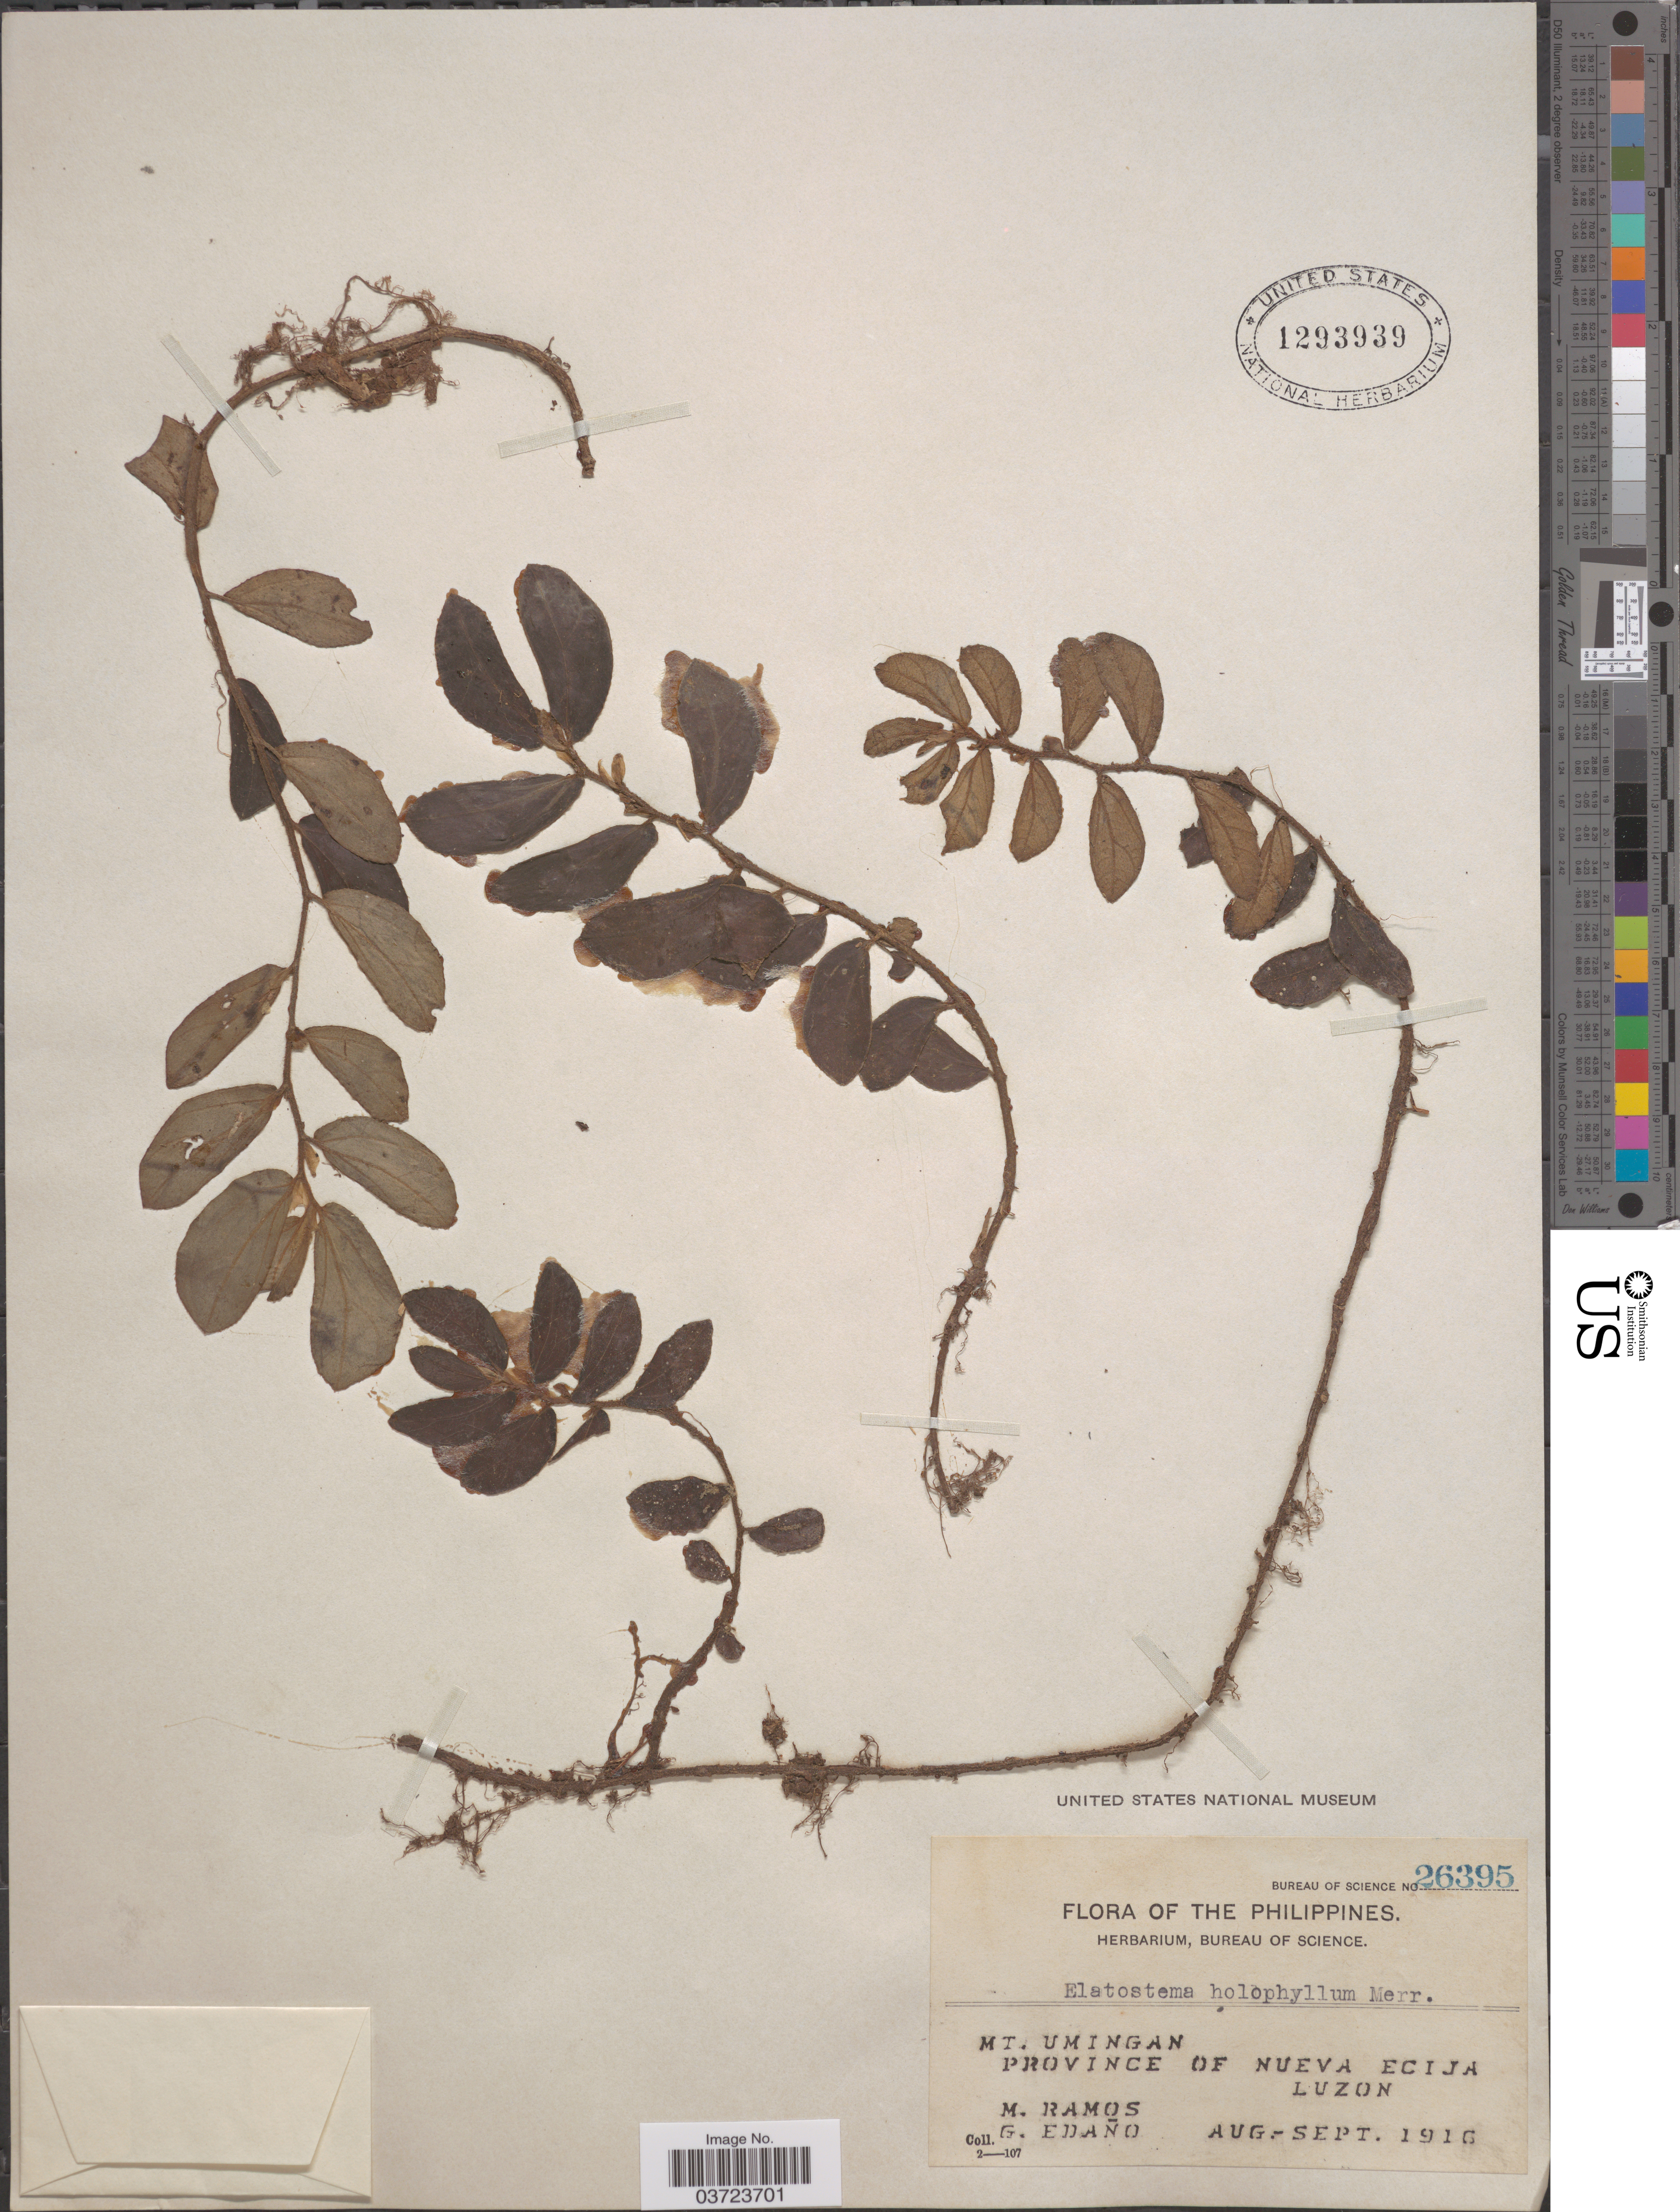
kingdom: Plantae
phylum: Tracheophyta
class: Magnoliopsida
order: Rosales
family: Urticaceae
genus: Elatostema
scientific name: Elatostema sp.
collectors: M. Ramos & G. Edaño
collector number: Bureau of Science 26395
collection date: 1916-08/1916-09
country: Philippines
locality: Mt. Umingan, Province of Neuva Ecija, Luzon.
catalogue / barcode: US 1293939